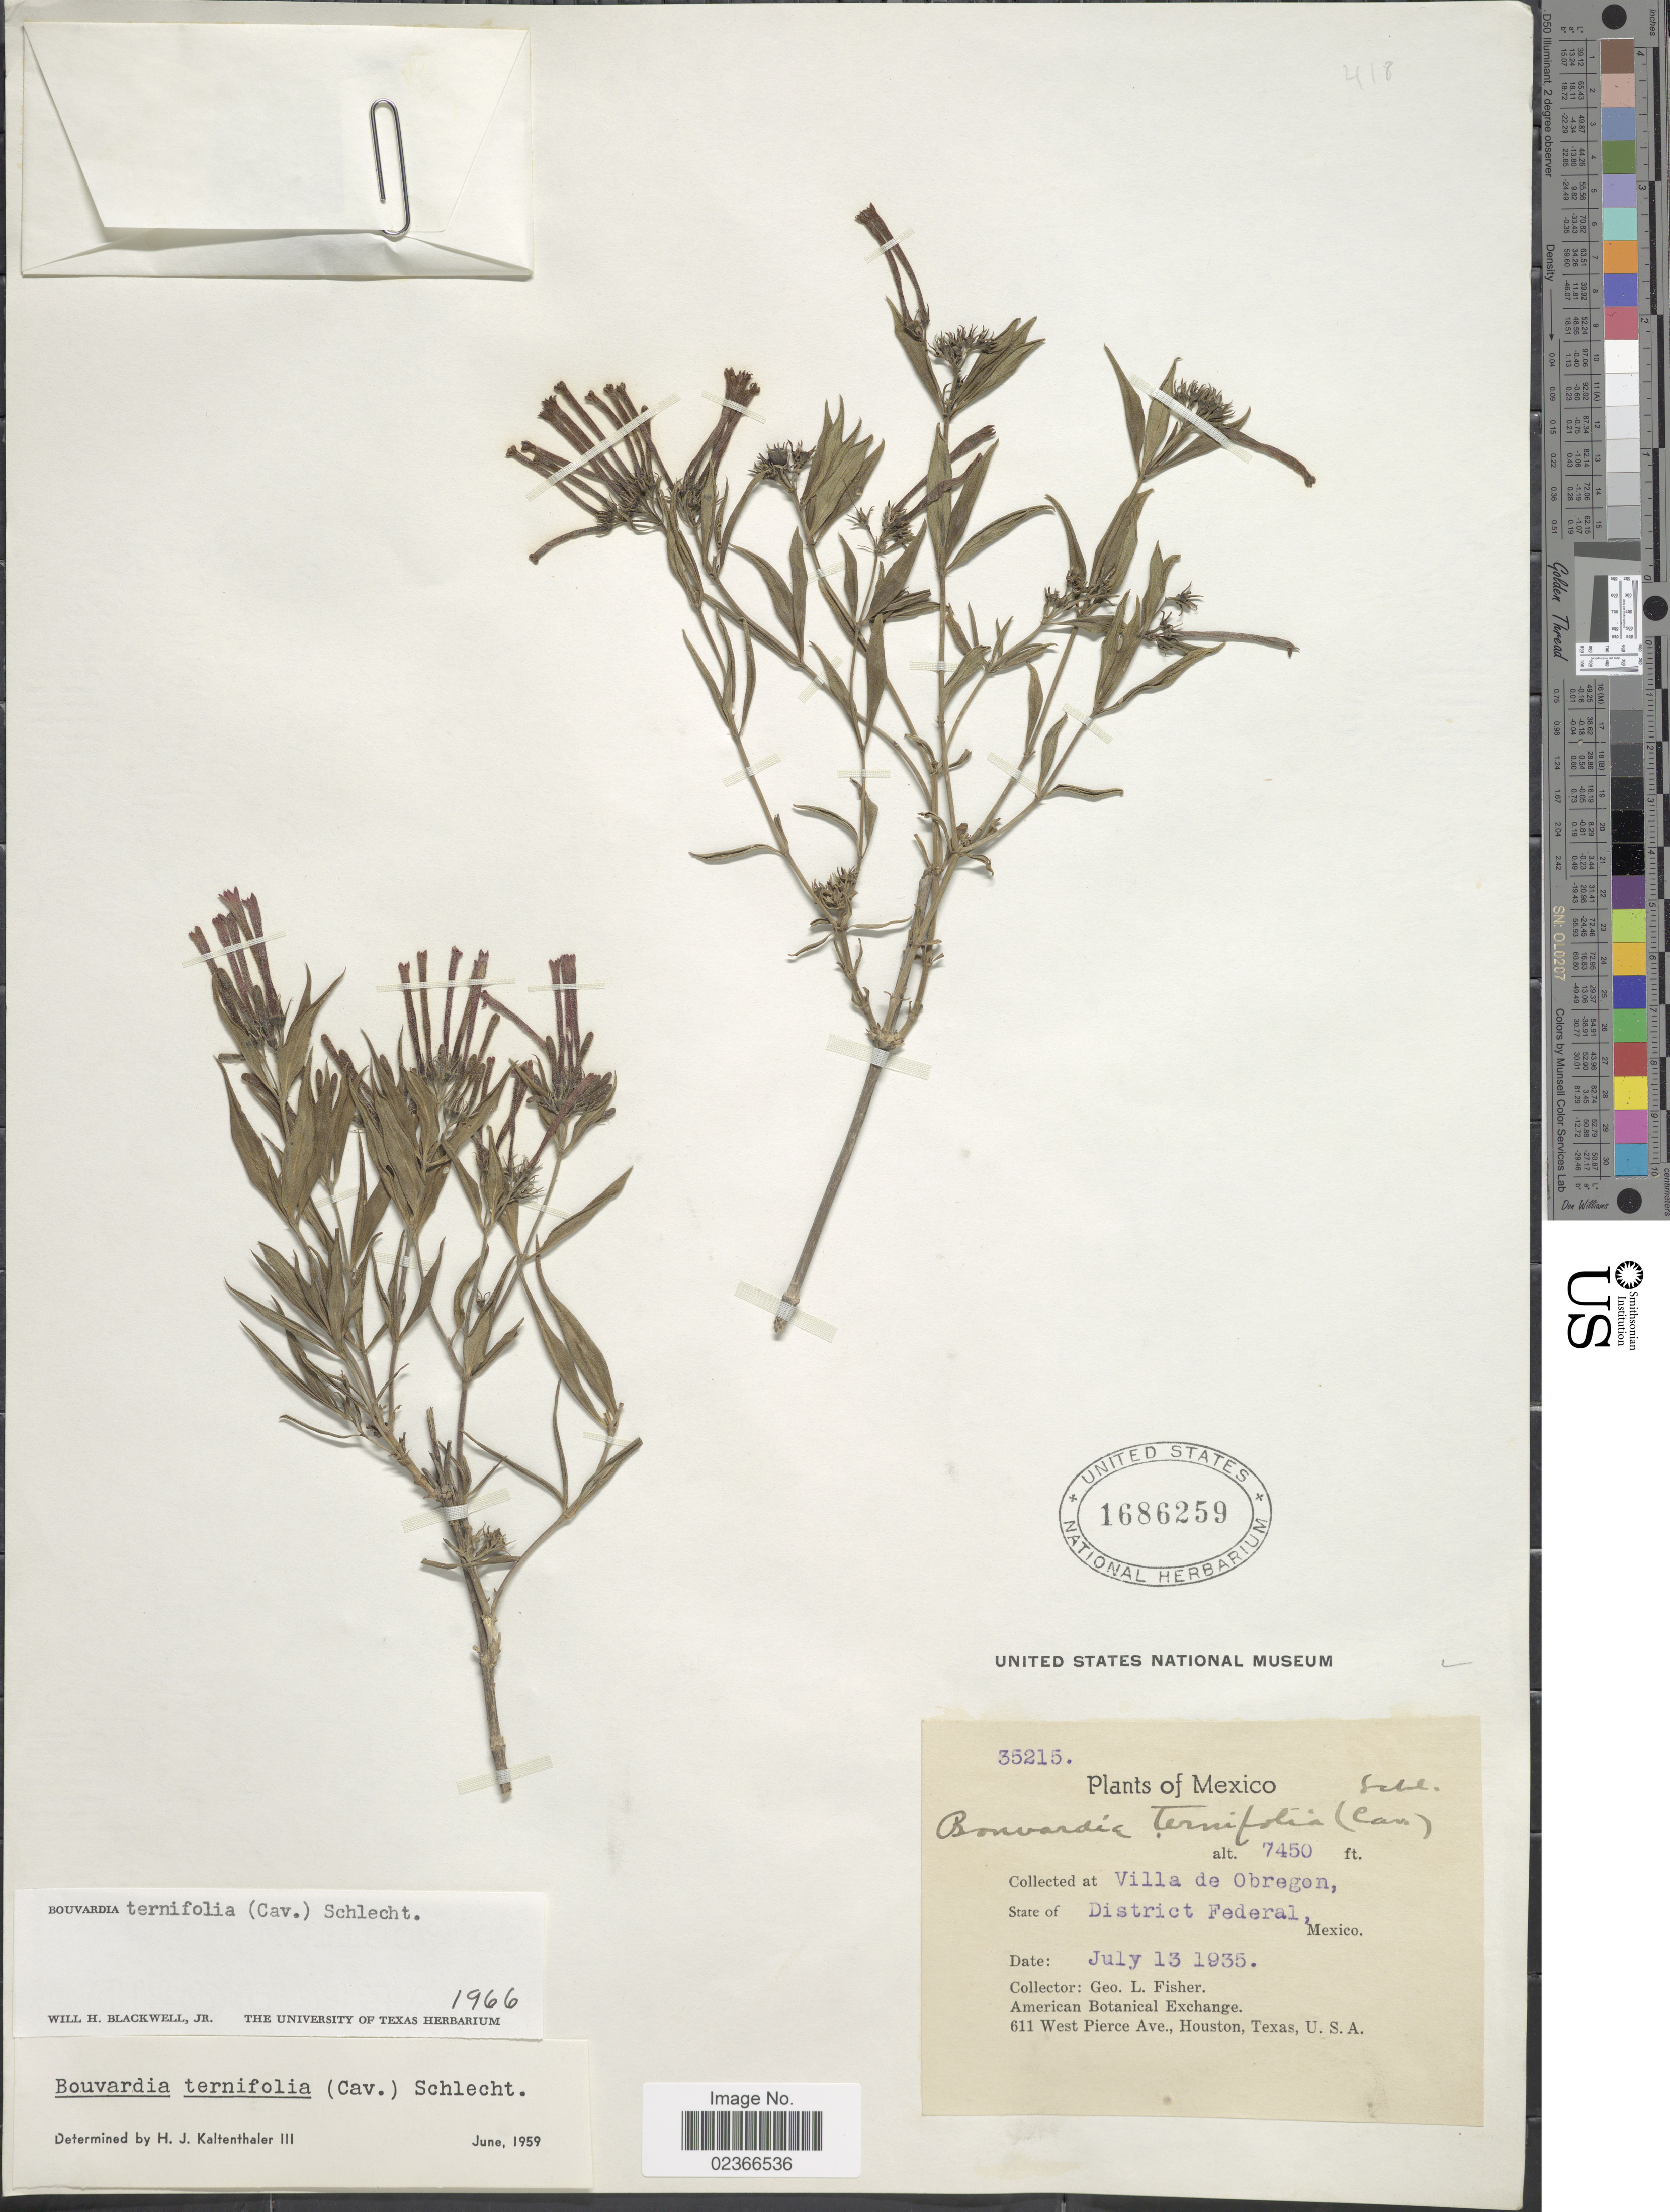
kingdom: Plantae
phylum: Tracheophyta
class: Magnoliopsida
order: Gentianales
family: Rubiaceae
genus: Bouvardia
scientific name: Bouvardia ternifolia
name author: (Cav.) Schltdl.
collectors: G. L. Fisher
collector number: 35215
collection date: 1935-07-13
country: Mexico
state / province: Distrito Federal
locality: Villa de Obregon, District Federal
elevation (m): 2271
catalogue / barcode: US 1686259